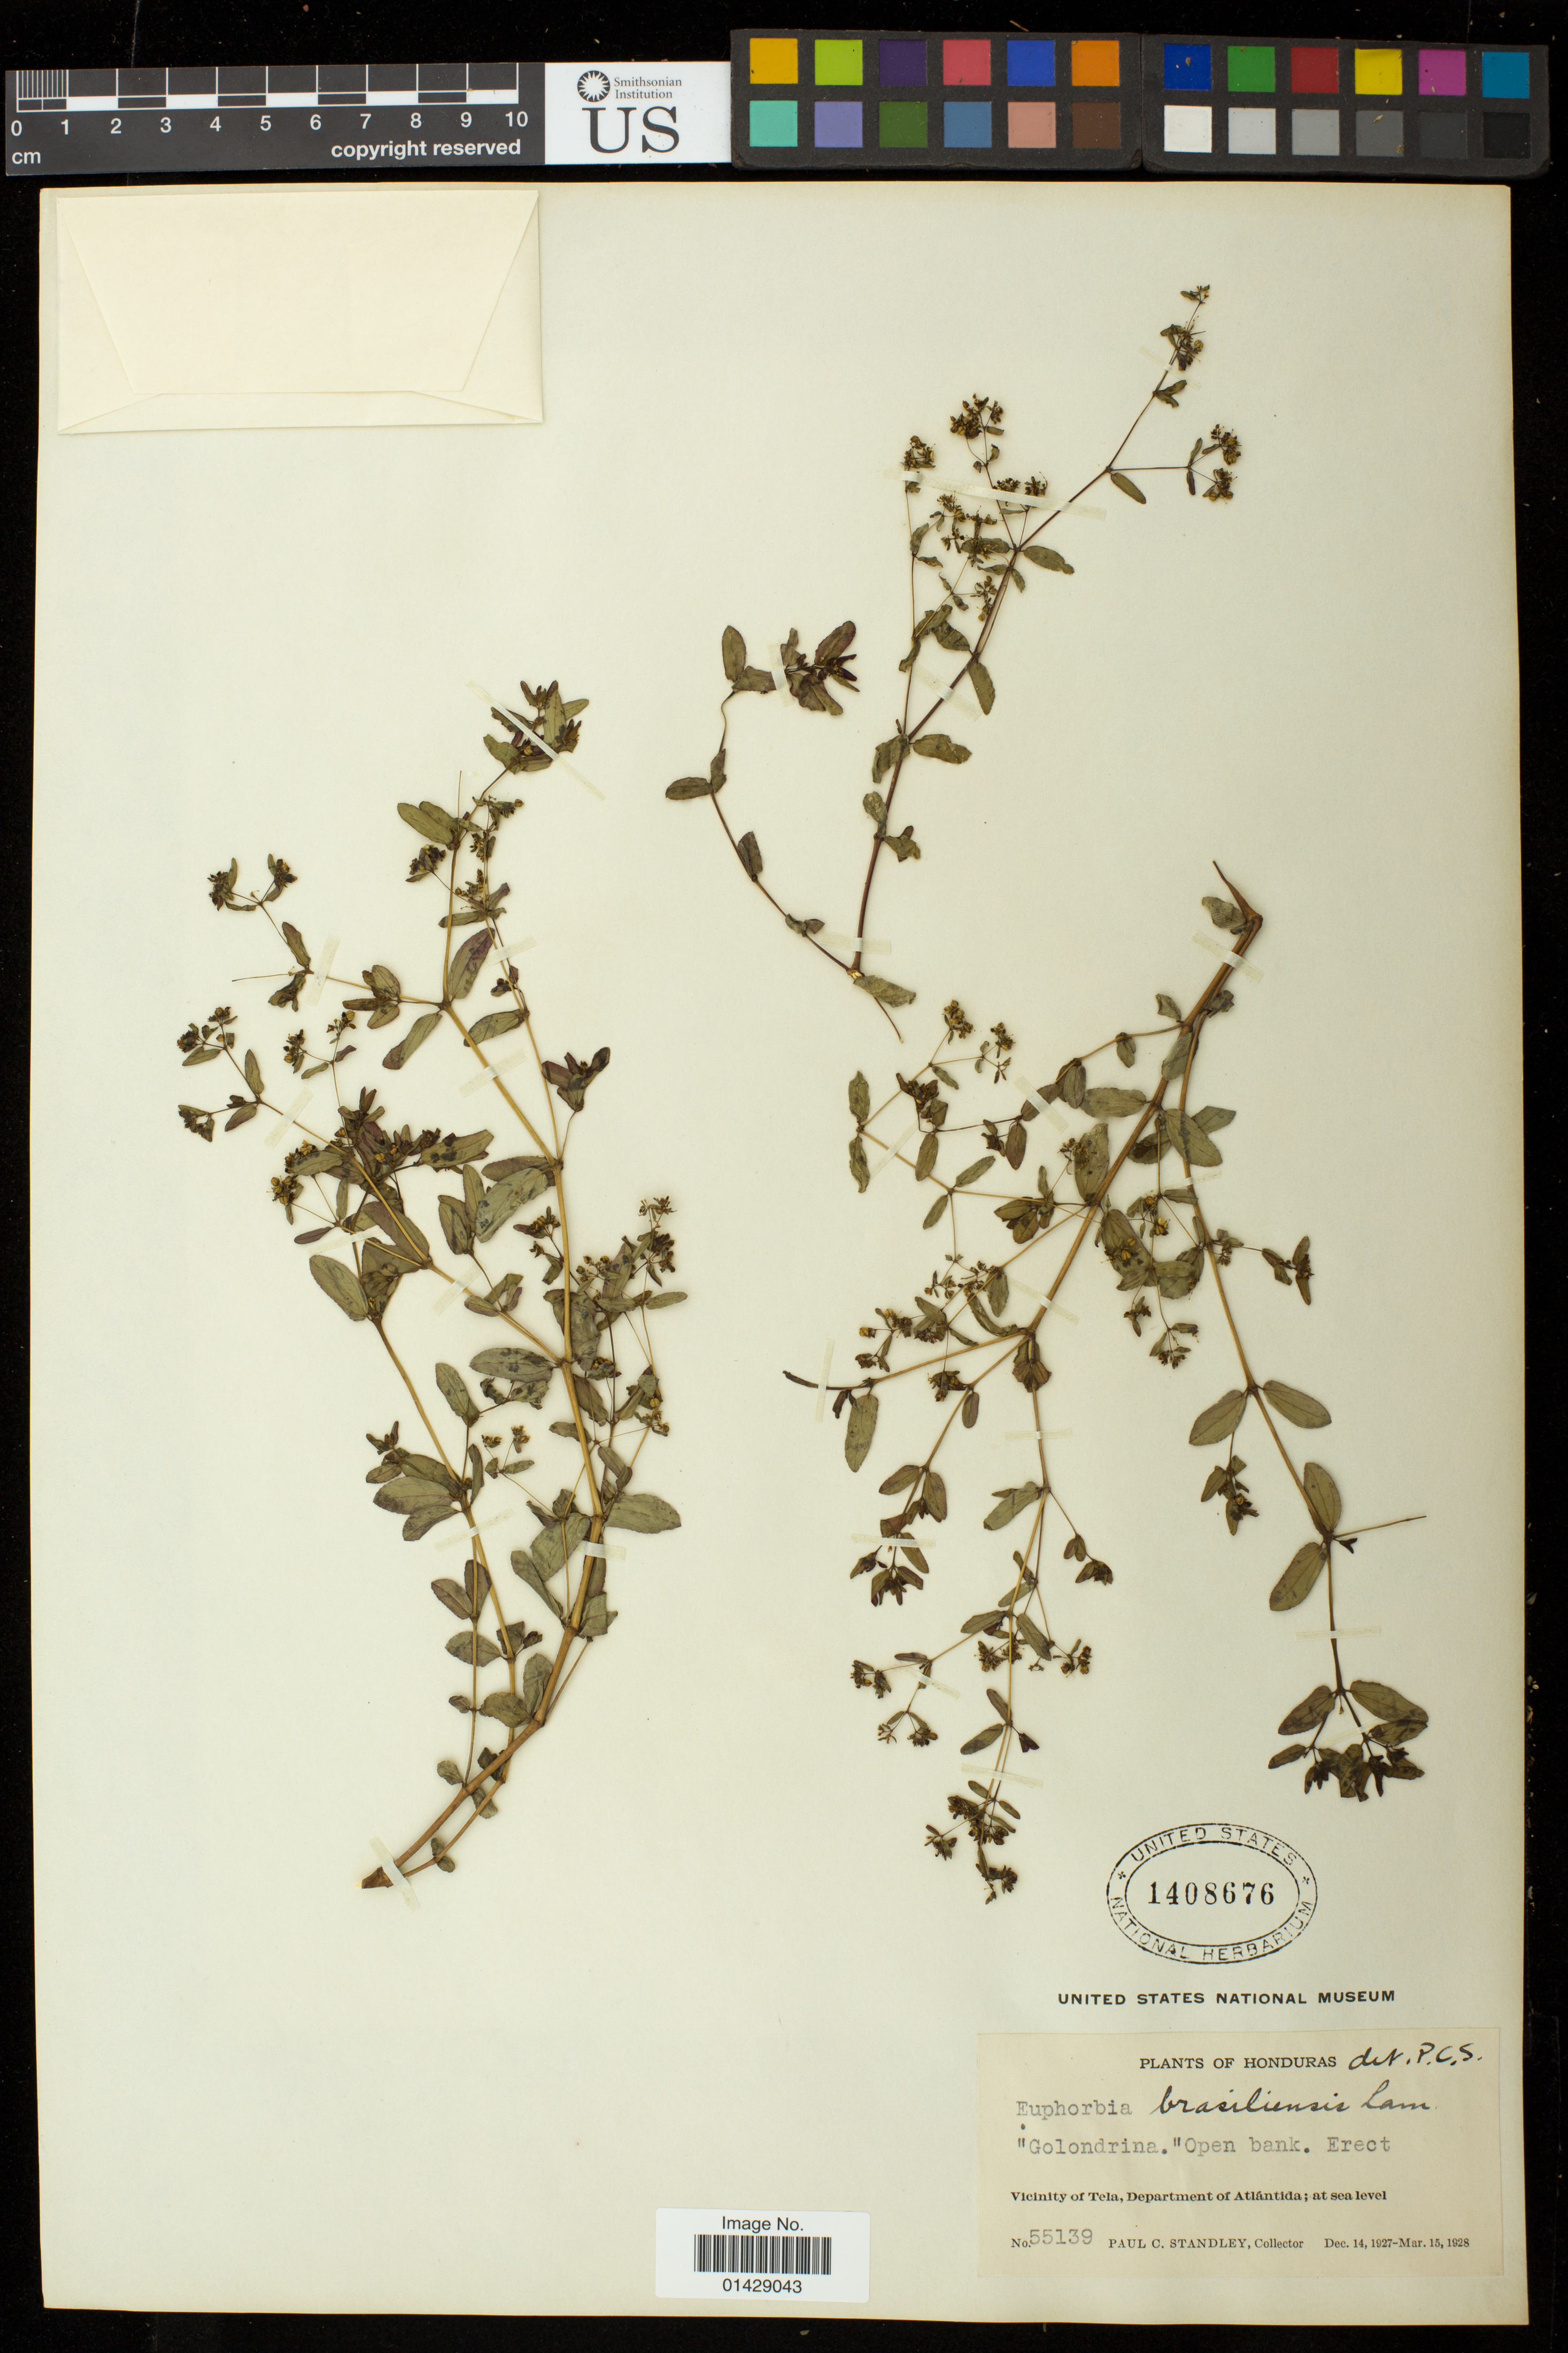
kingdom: Plantae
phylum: Tracheophyta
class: Magnoliopsida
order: Malpighiales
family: Euphorbiaceae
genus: Euphorbia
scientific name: Euphorbia hyssopifolia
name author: L.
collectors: P. C. Standley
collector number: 55139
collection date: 1927-12-14/1928-03-15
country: Honduras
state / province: Atlántida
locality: Vicinity of Tela, at sea level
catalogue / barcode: US 1408676